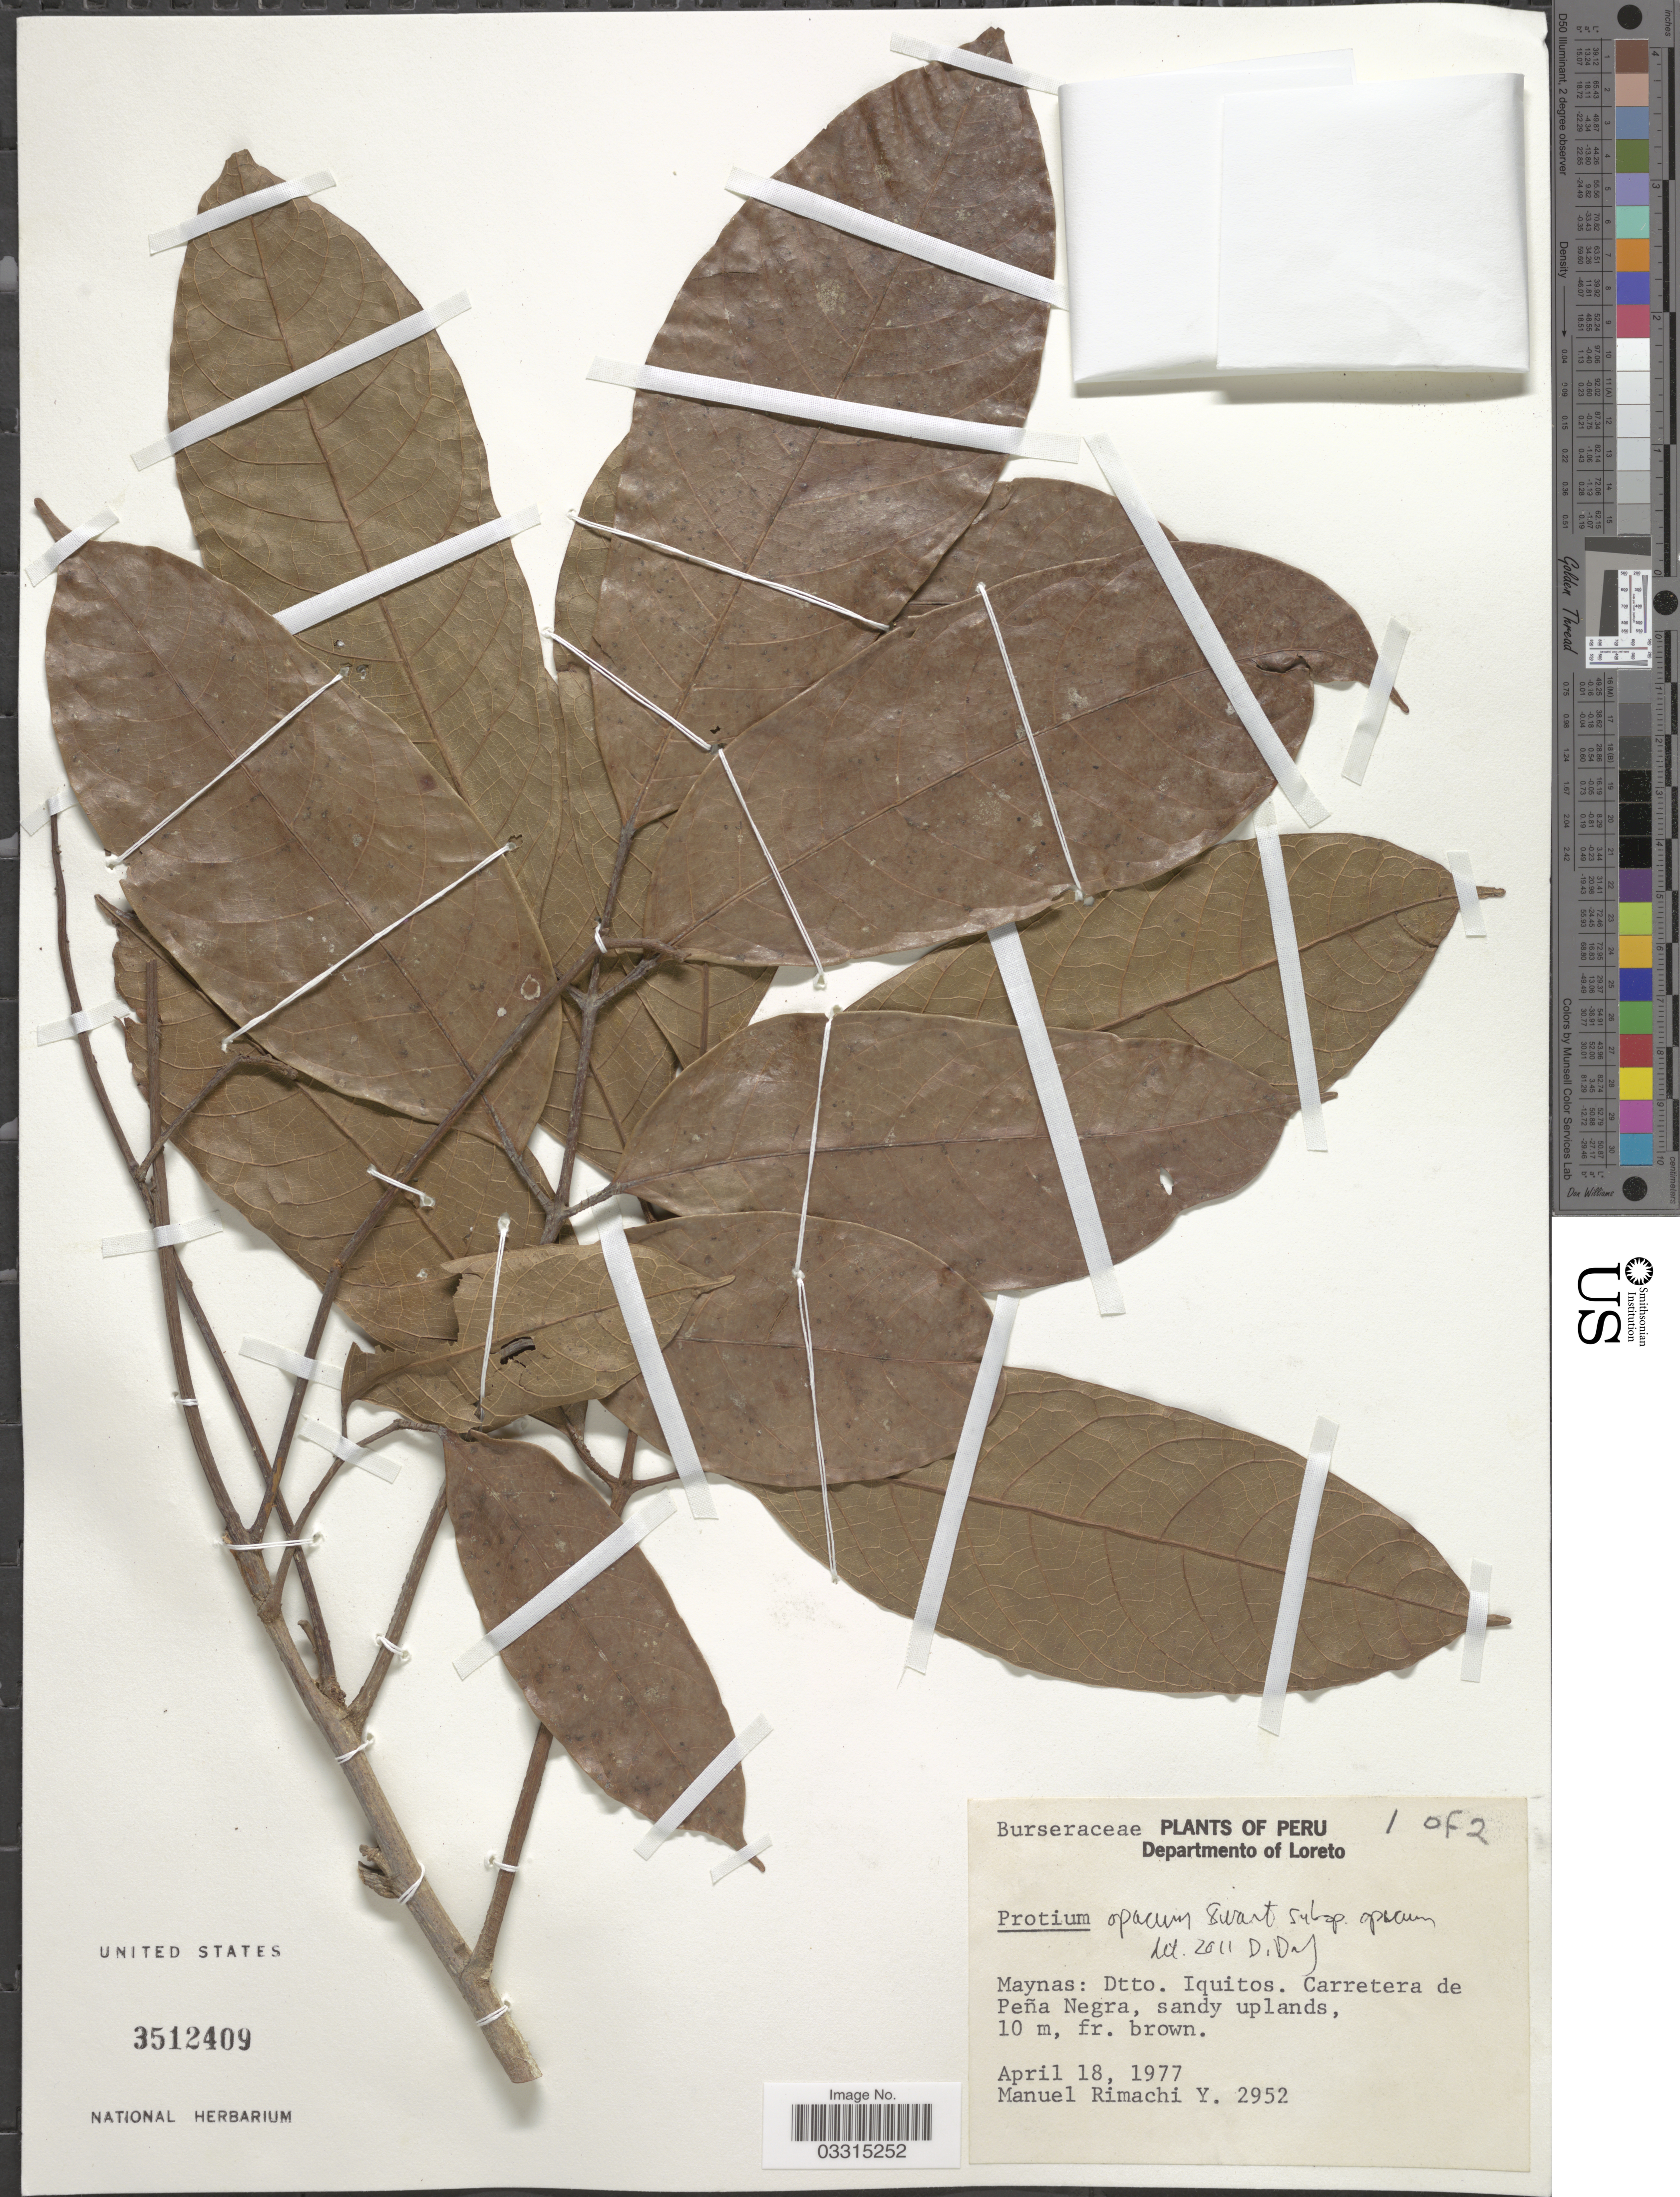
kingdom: Plantae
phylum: Tracheophyta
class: Magnoliopsida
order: Sapindales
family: Burseraceae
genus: Protium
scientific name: Protium opacum subsp. opacum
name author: Swart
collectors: M. Rimachi Y.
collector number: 2952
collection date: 1977-04-18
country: Peru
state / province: Loreto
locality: Departmento of Loreto. Maynas: Dtto. Iquitos. Carretera de Peña Negra, sandy uplands.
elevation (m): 10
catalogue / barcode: US 3512409